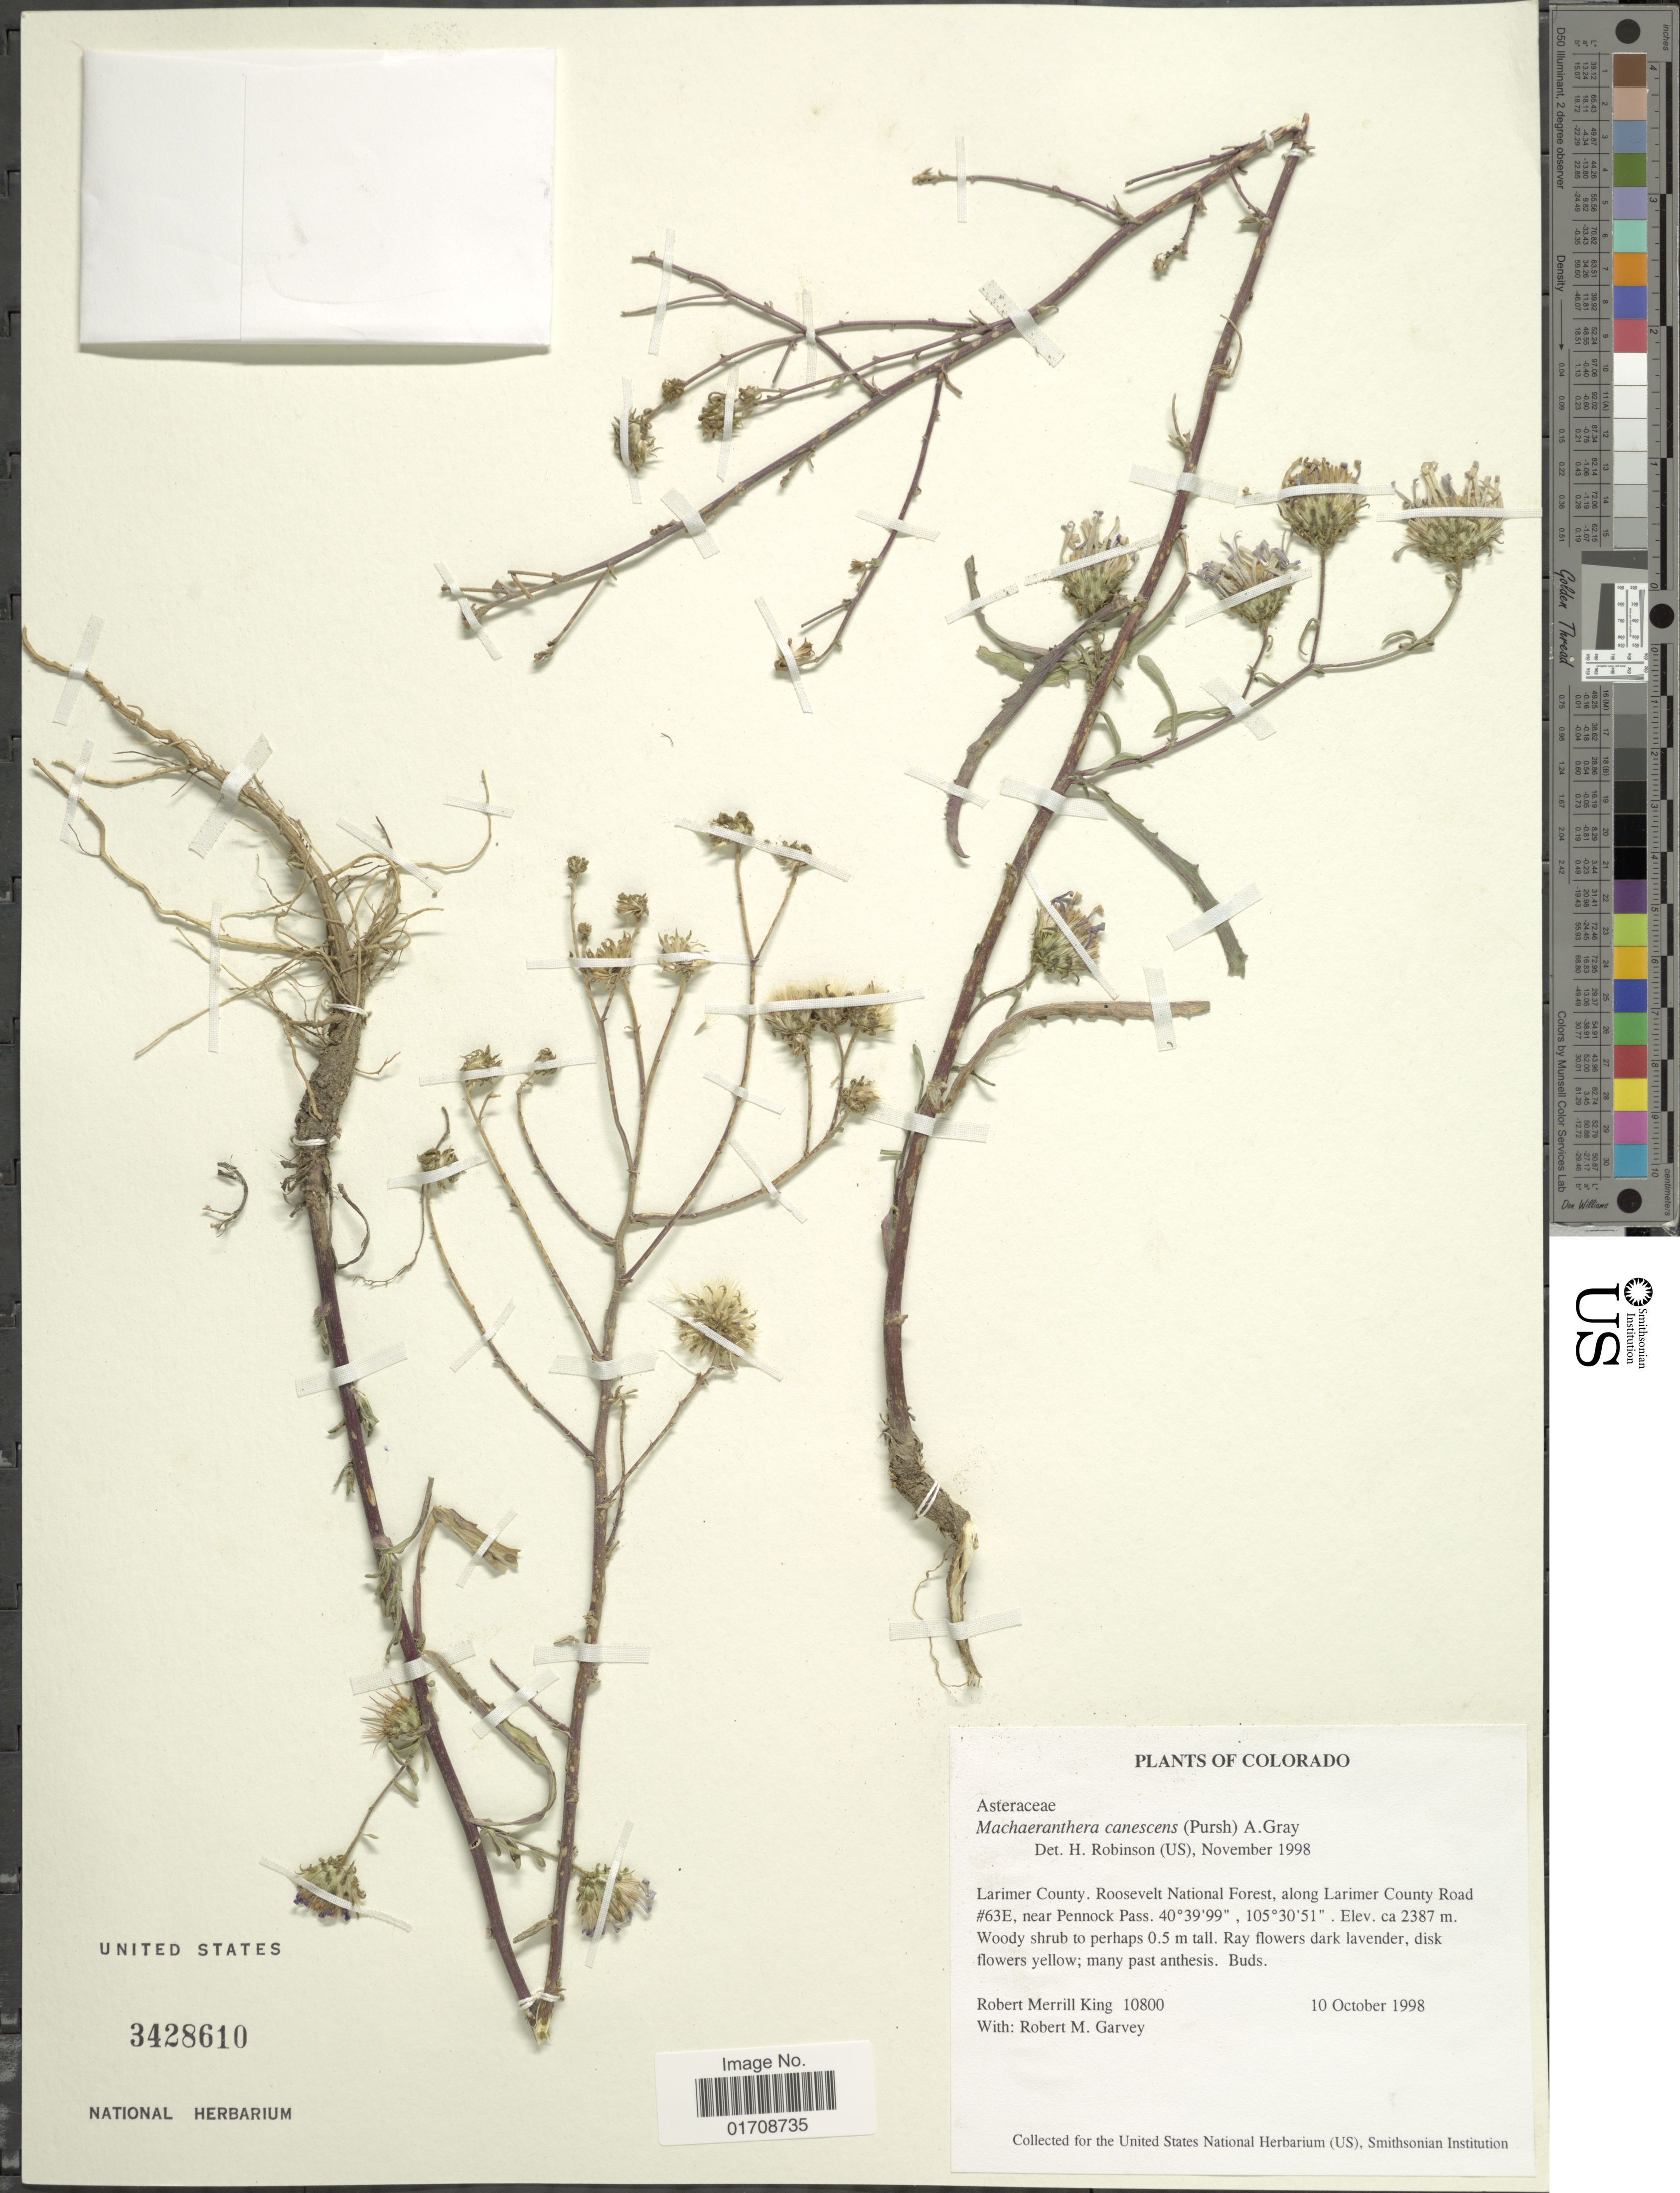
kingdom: Plantae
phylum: Tracheophyta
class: Magnoliopsida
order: Asterales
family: Asteraceae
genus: Machaeranthera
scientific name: Machaeranthera canescens var. leucanthemifolius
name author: (Greene) S.L. Welsh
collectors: R. M. King & R. Garvey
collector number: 10800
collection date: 1998-10-10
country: United States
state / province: Colorado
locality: Larimer County, Roosevelt National Forest, along Larimer County Road #63E, near Pennock Pass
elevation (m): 2387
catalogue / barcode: US 3428610